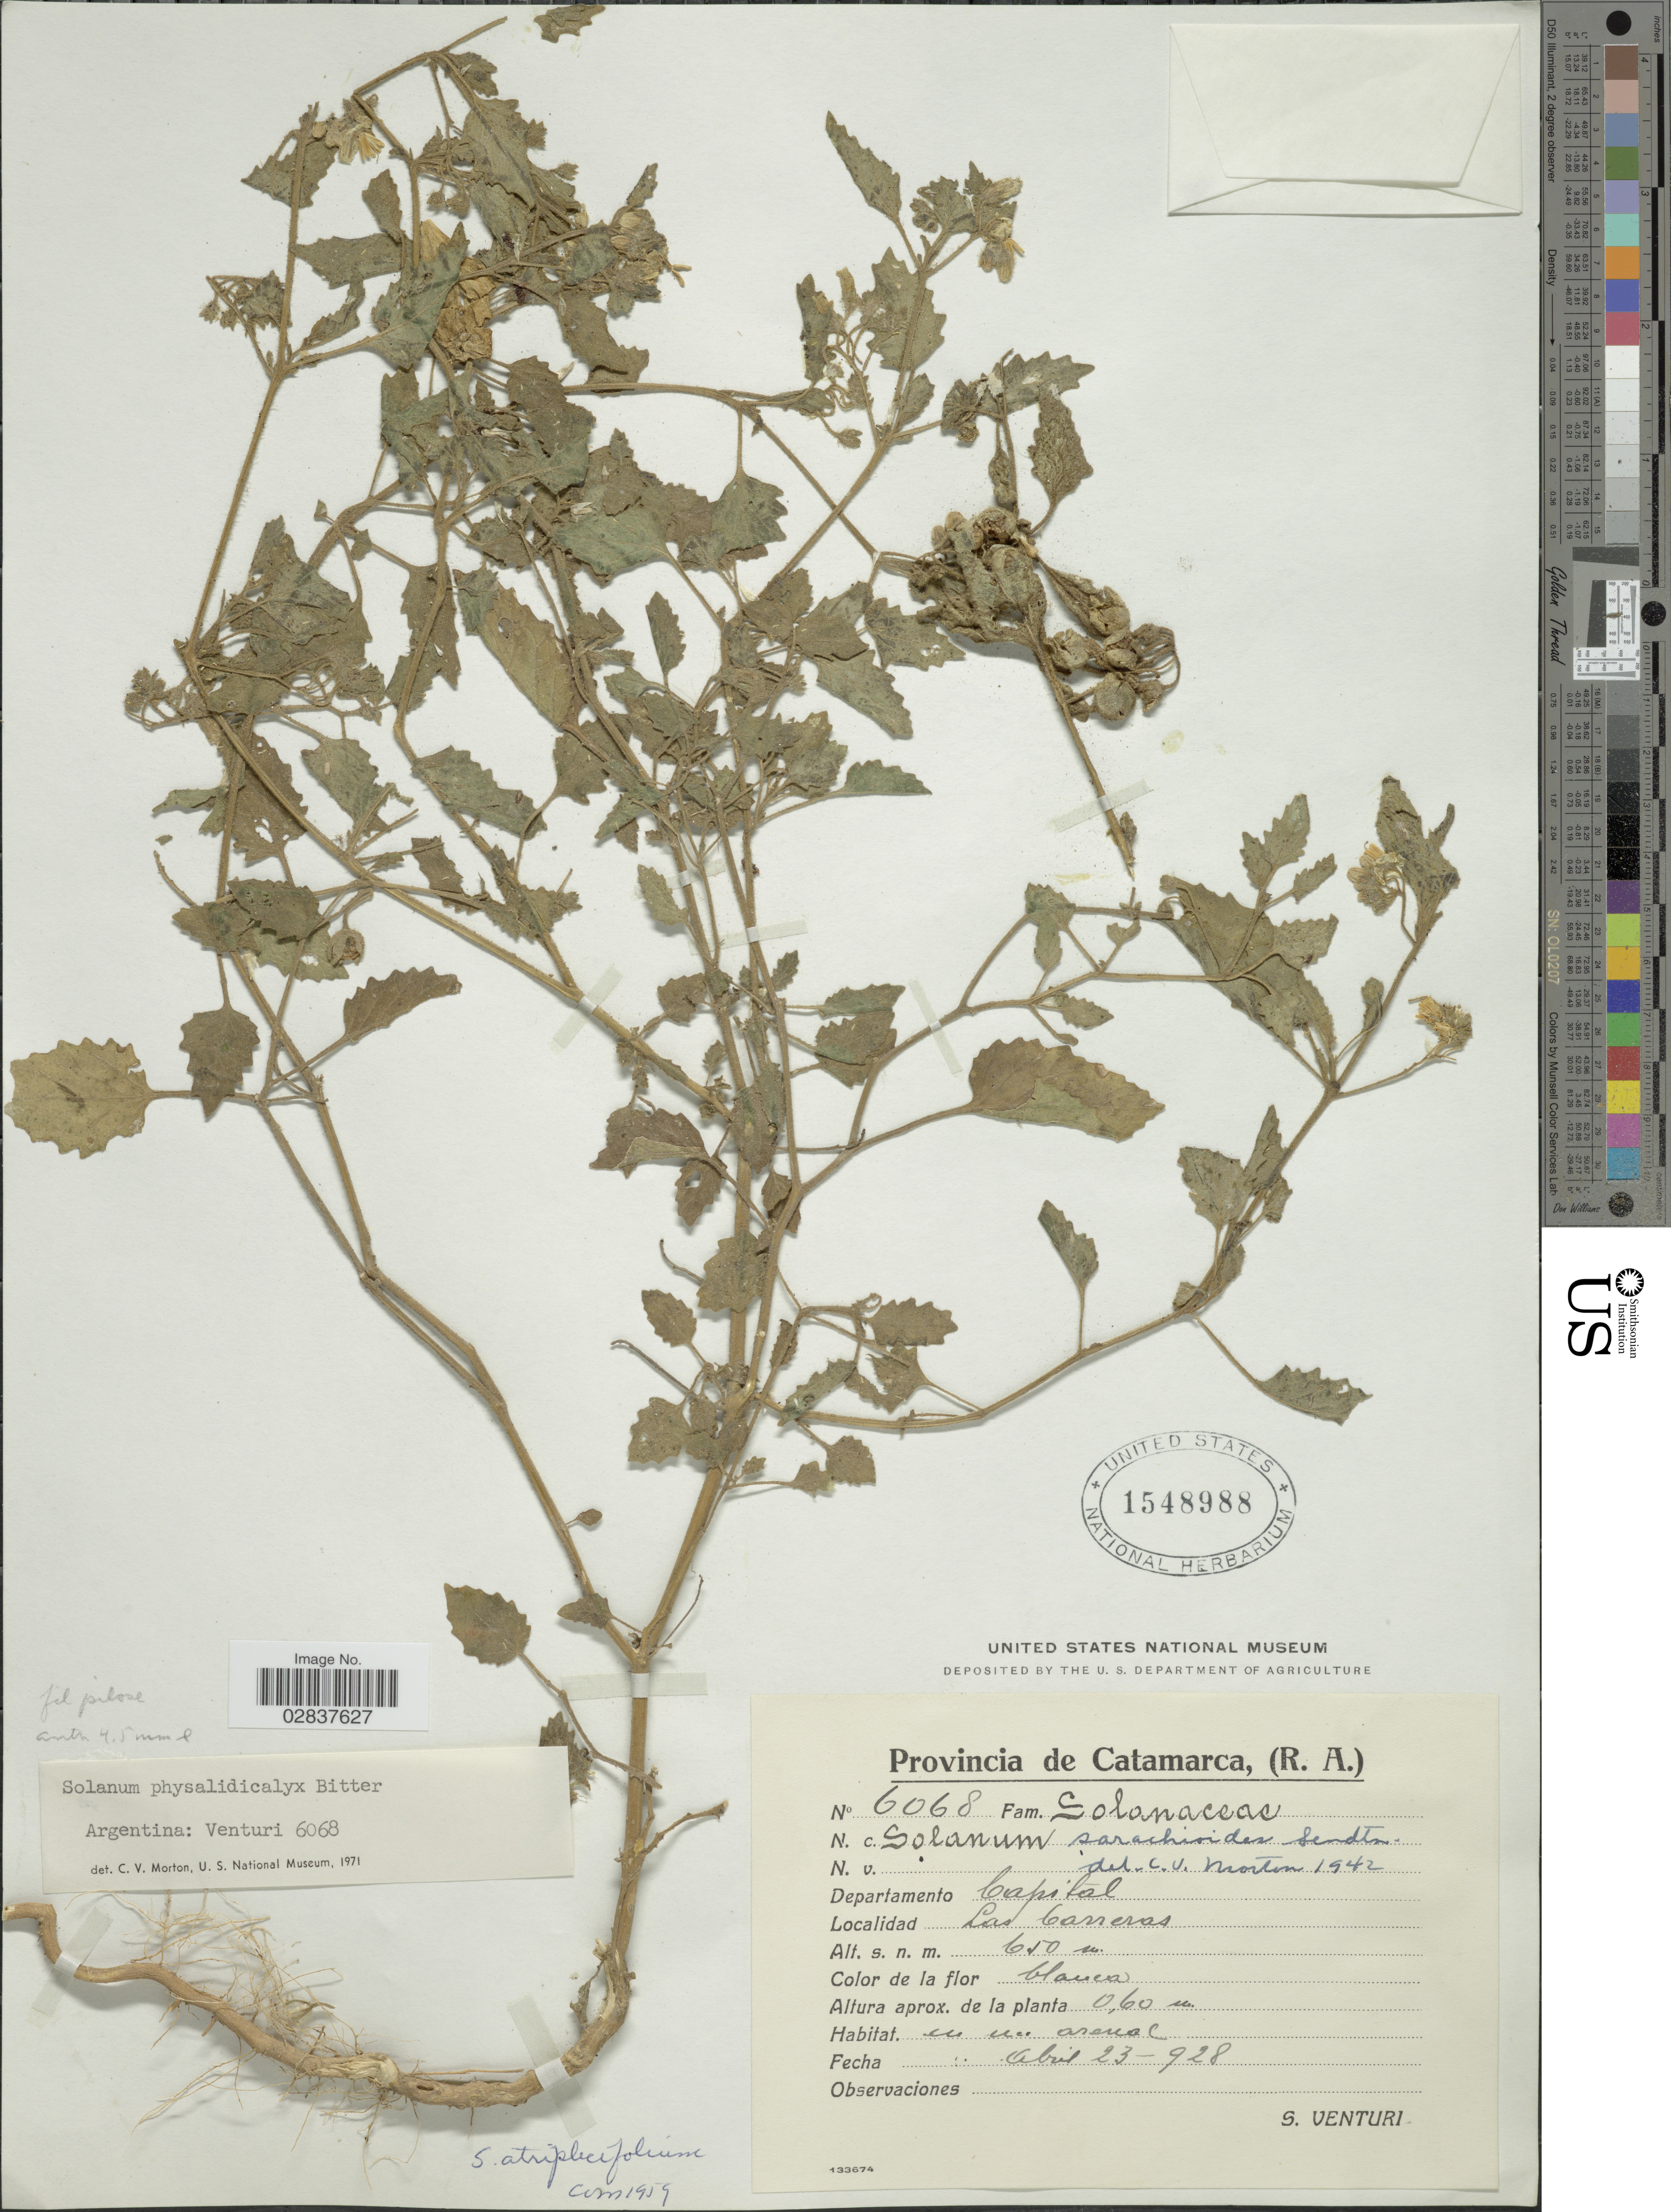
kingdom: Plantae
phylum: Tracheophyta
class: Magnoliopsida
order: Solanales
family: Solanaceae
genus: Solanum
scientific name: Solanum physalifolium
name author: Rusby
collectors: S. Venturi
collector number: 6068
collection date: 1928-04-23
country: Argentina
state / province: Catamarca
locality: (R.A.), Departamento Capital, Las Carreras.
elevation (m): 650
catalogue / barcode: US 1548988